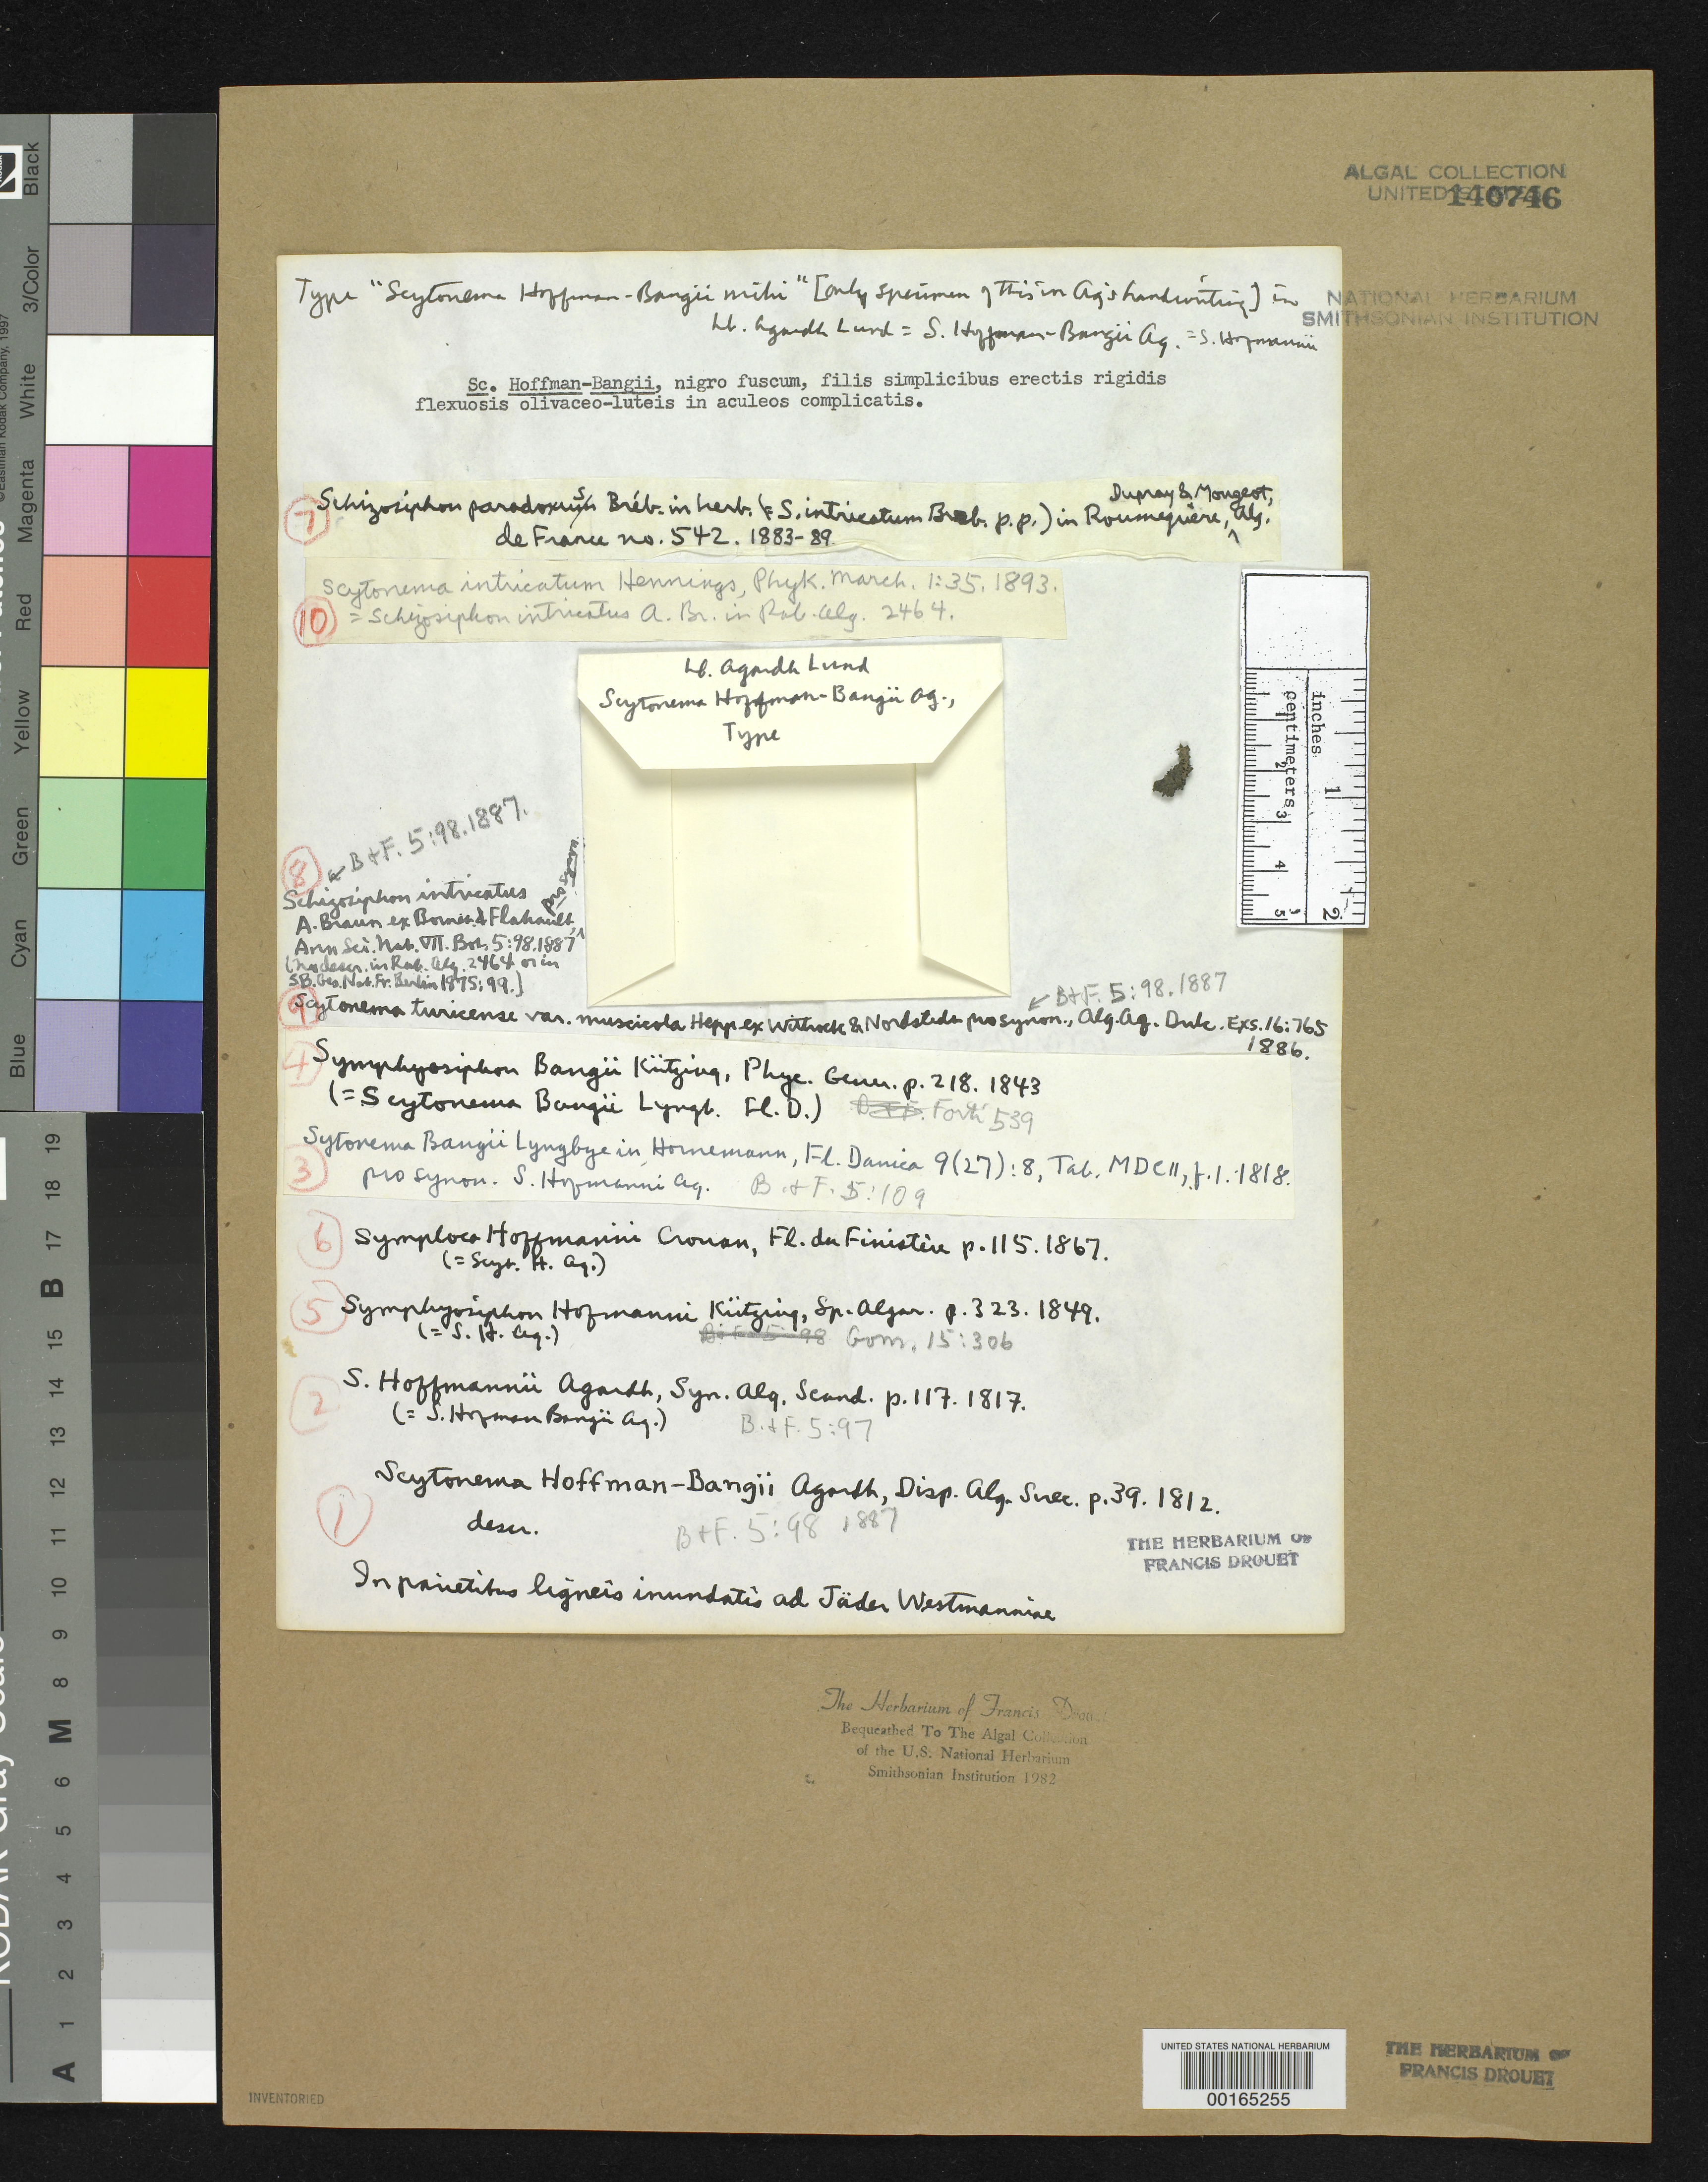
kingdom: Bacteria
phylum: Cyanobacteria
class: Cyanobacteriia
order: Cyanobacteriales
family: Scytonemataceae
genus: Scytonema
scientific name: Scytonema hoffman-bangii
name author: C. Agardh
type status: Isotype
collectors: Agardh, C. A. (herbarium)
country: Iceland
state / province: Southern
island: Vestmannaeyjar (Westmanniae)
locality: Jader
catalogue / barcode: US 140746